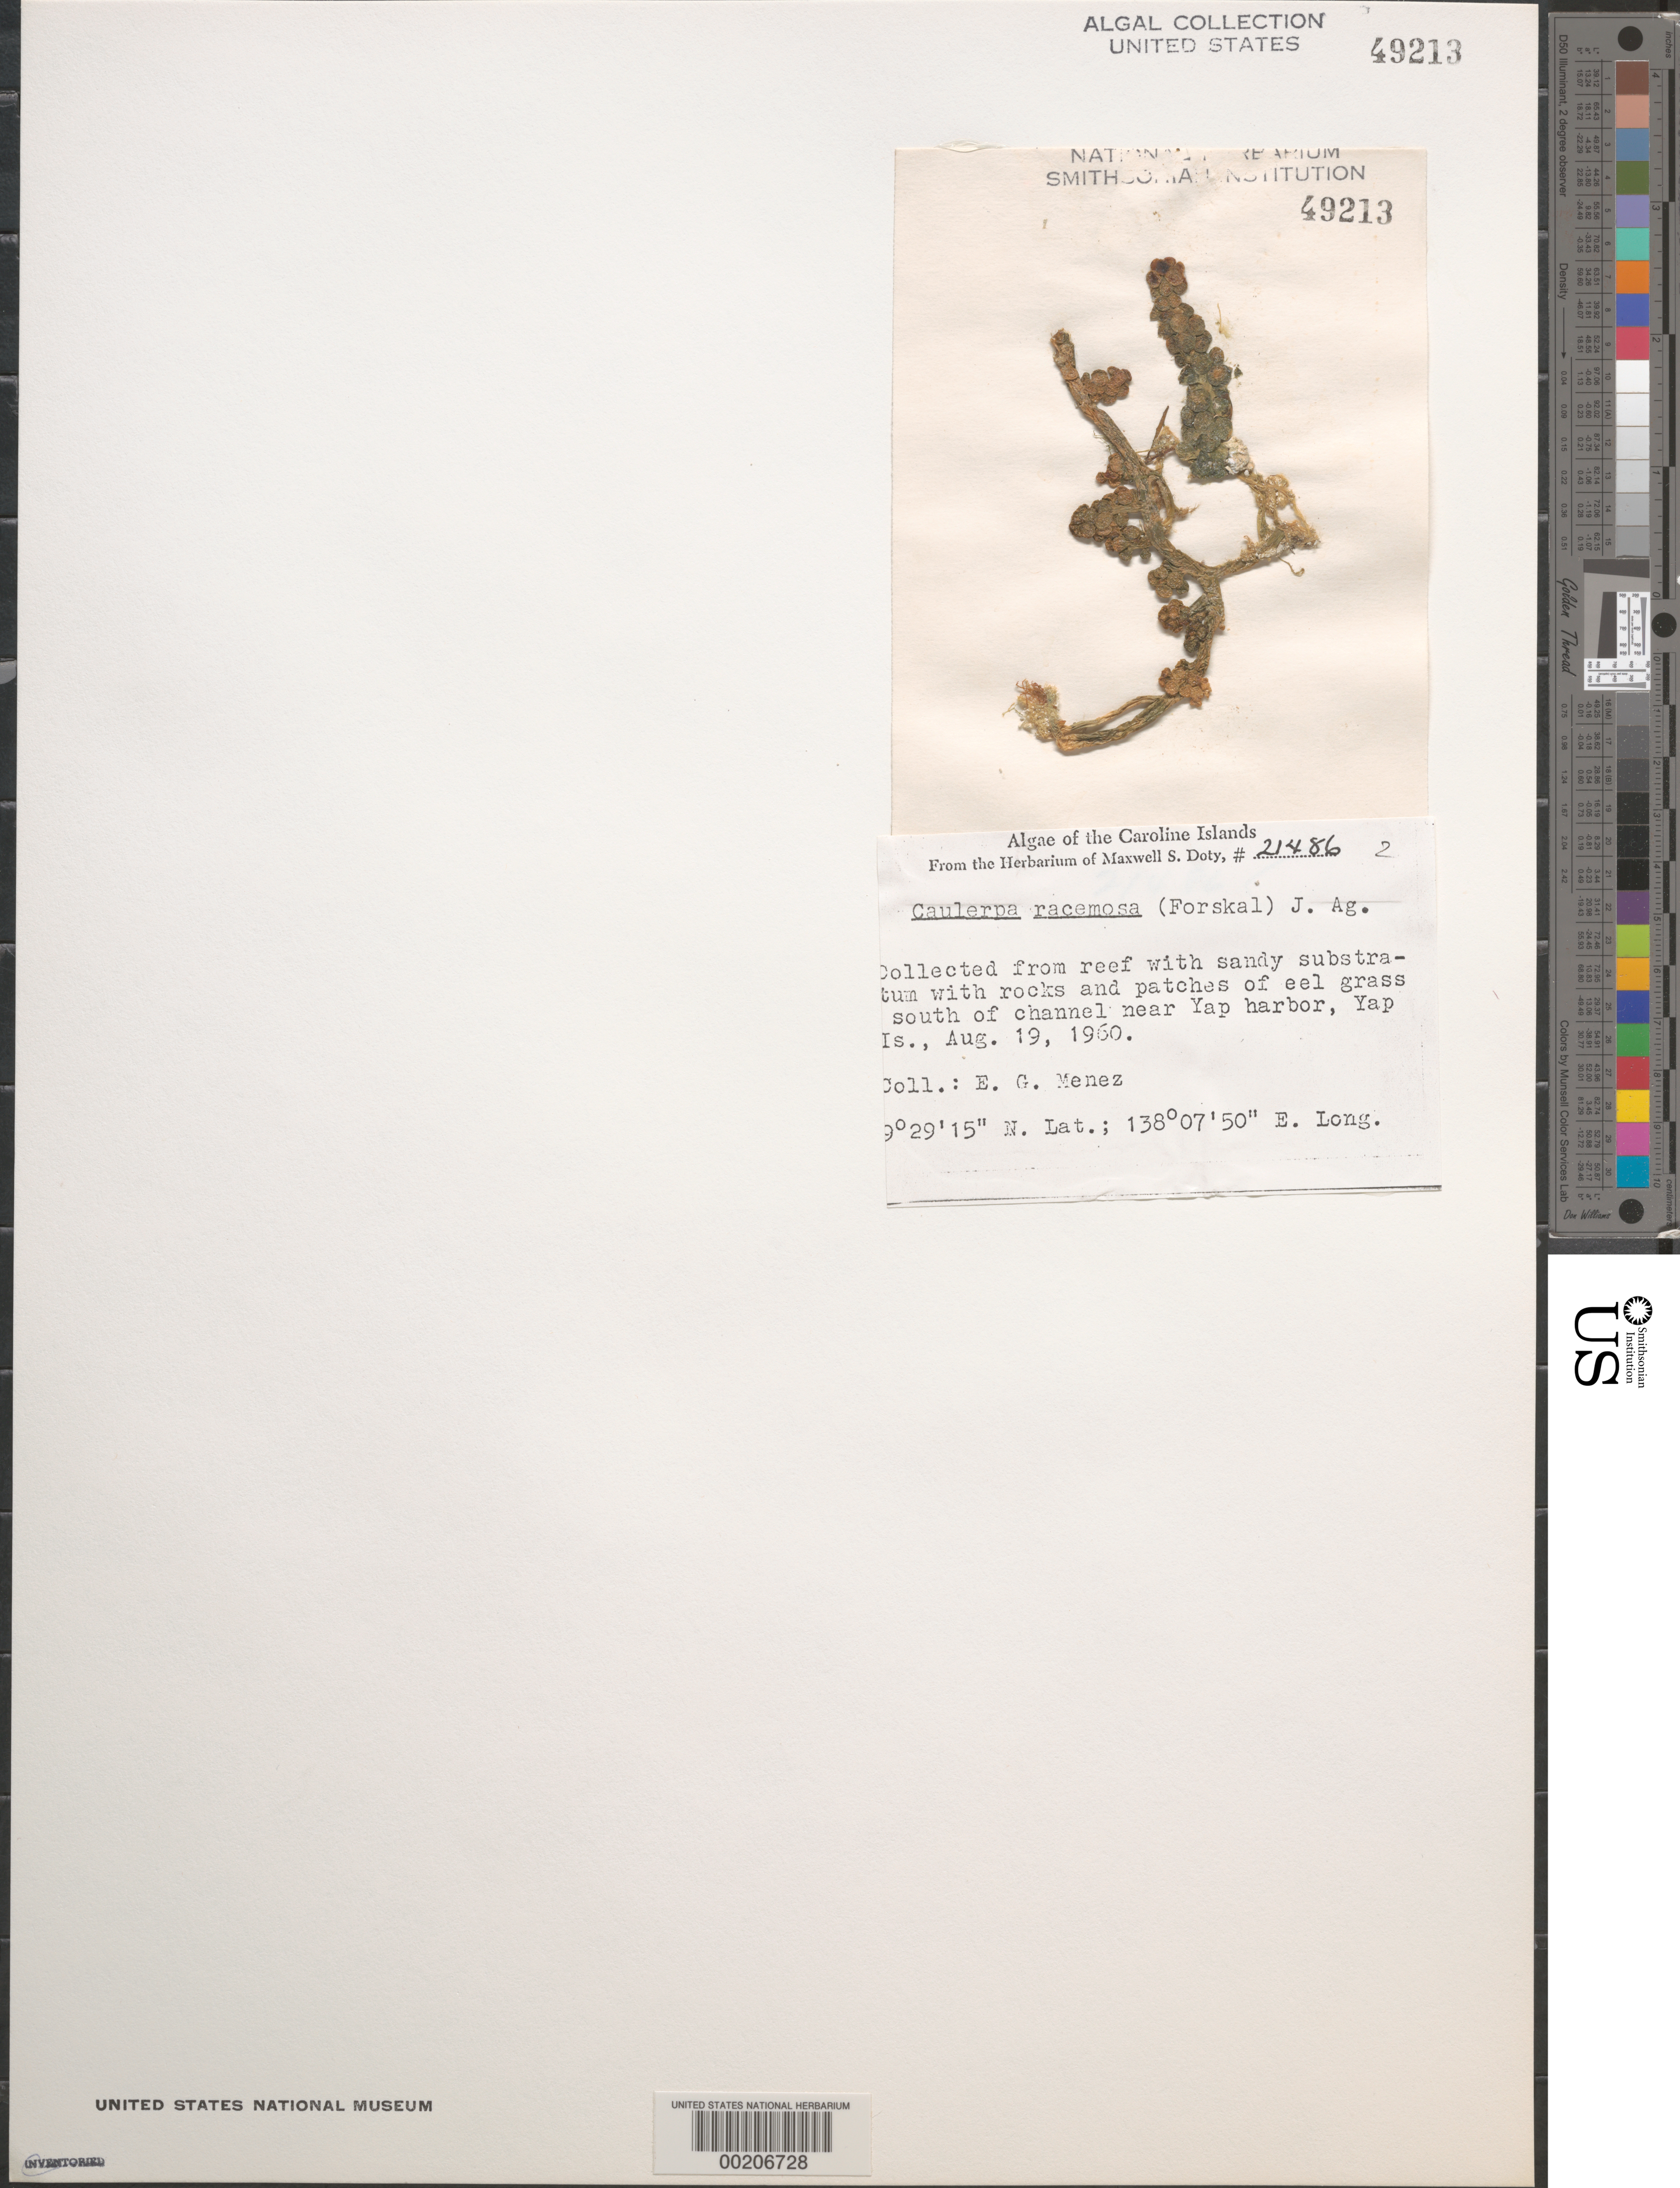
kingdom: Plantae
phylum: Chlorophyta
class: Ulvophyceae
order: Bryopsidales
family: Caulerpaceae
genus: Caulerpa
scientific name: Caulerpa racemosa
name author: (Forssk.) J. Agardh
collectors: Meñez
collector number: MSD 21486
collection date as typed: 19 Aug 1960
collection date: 1960-08-19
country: Micronesia, Federated States of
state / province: Yap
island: Yap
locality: Near Yap Harbor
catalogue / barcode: US 49213